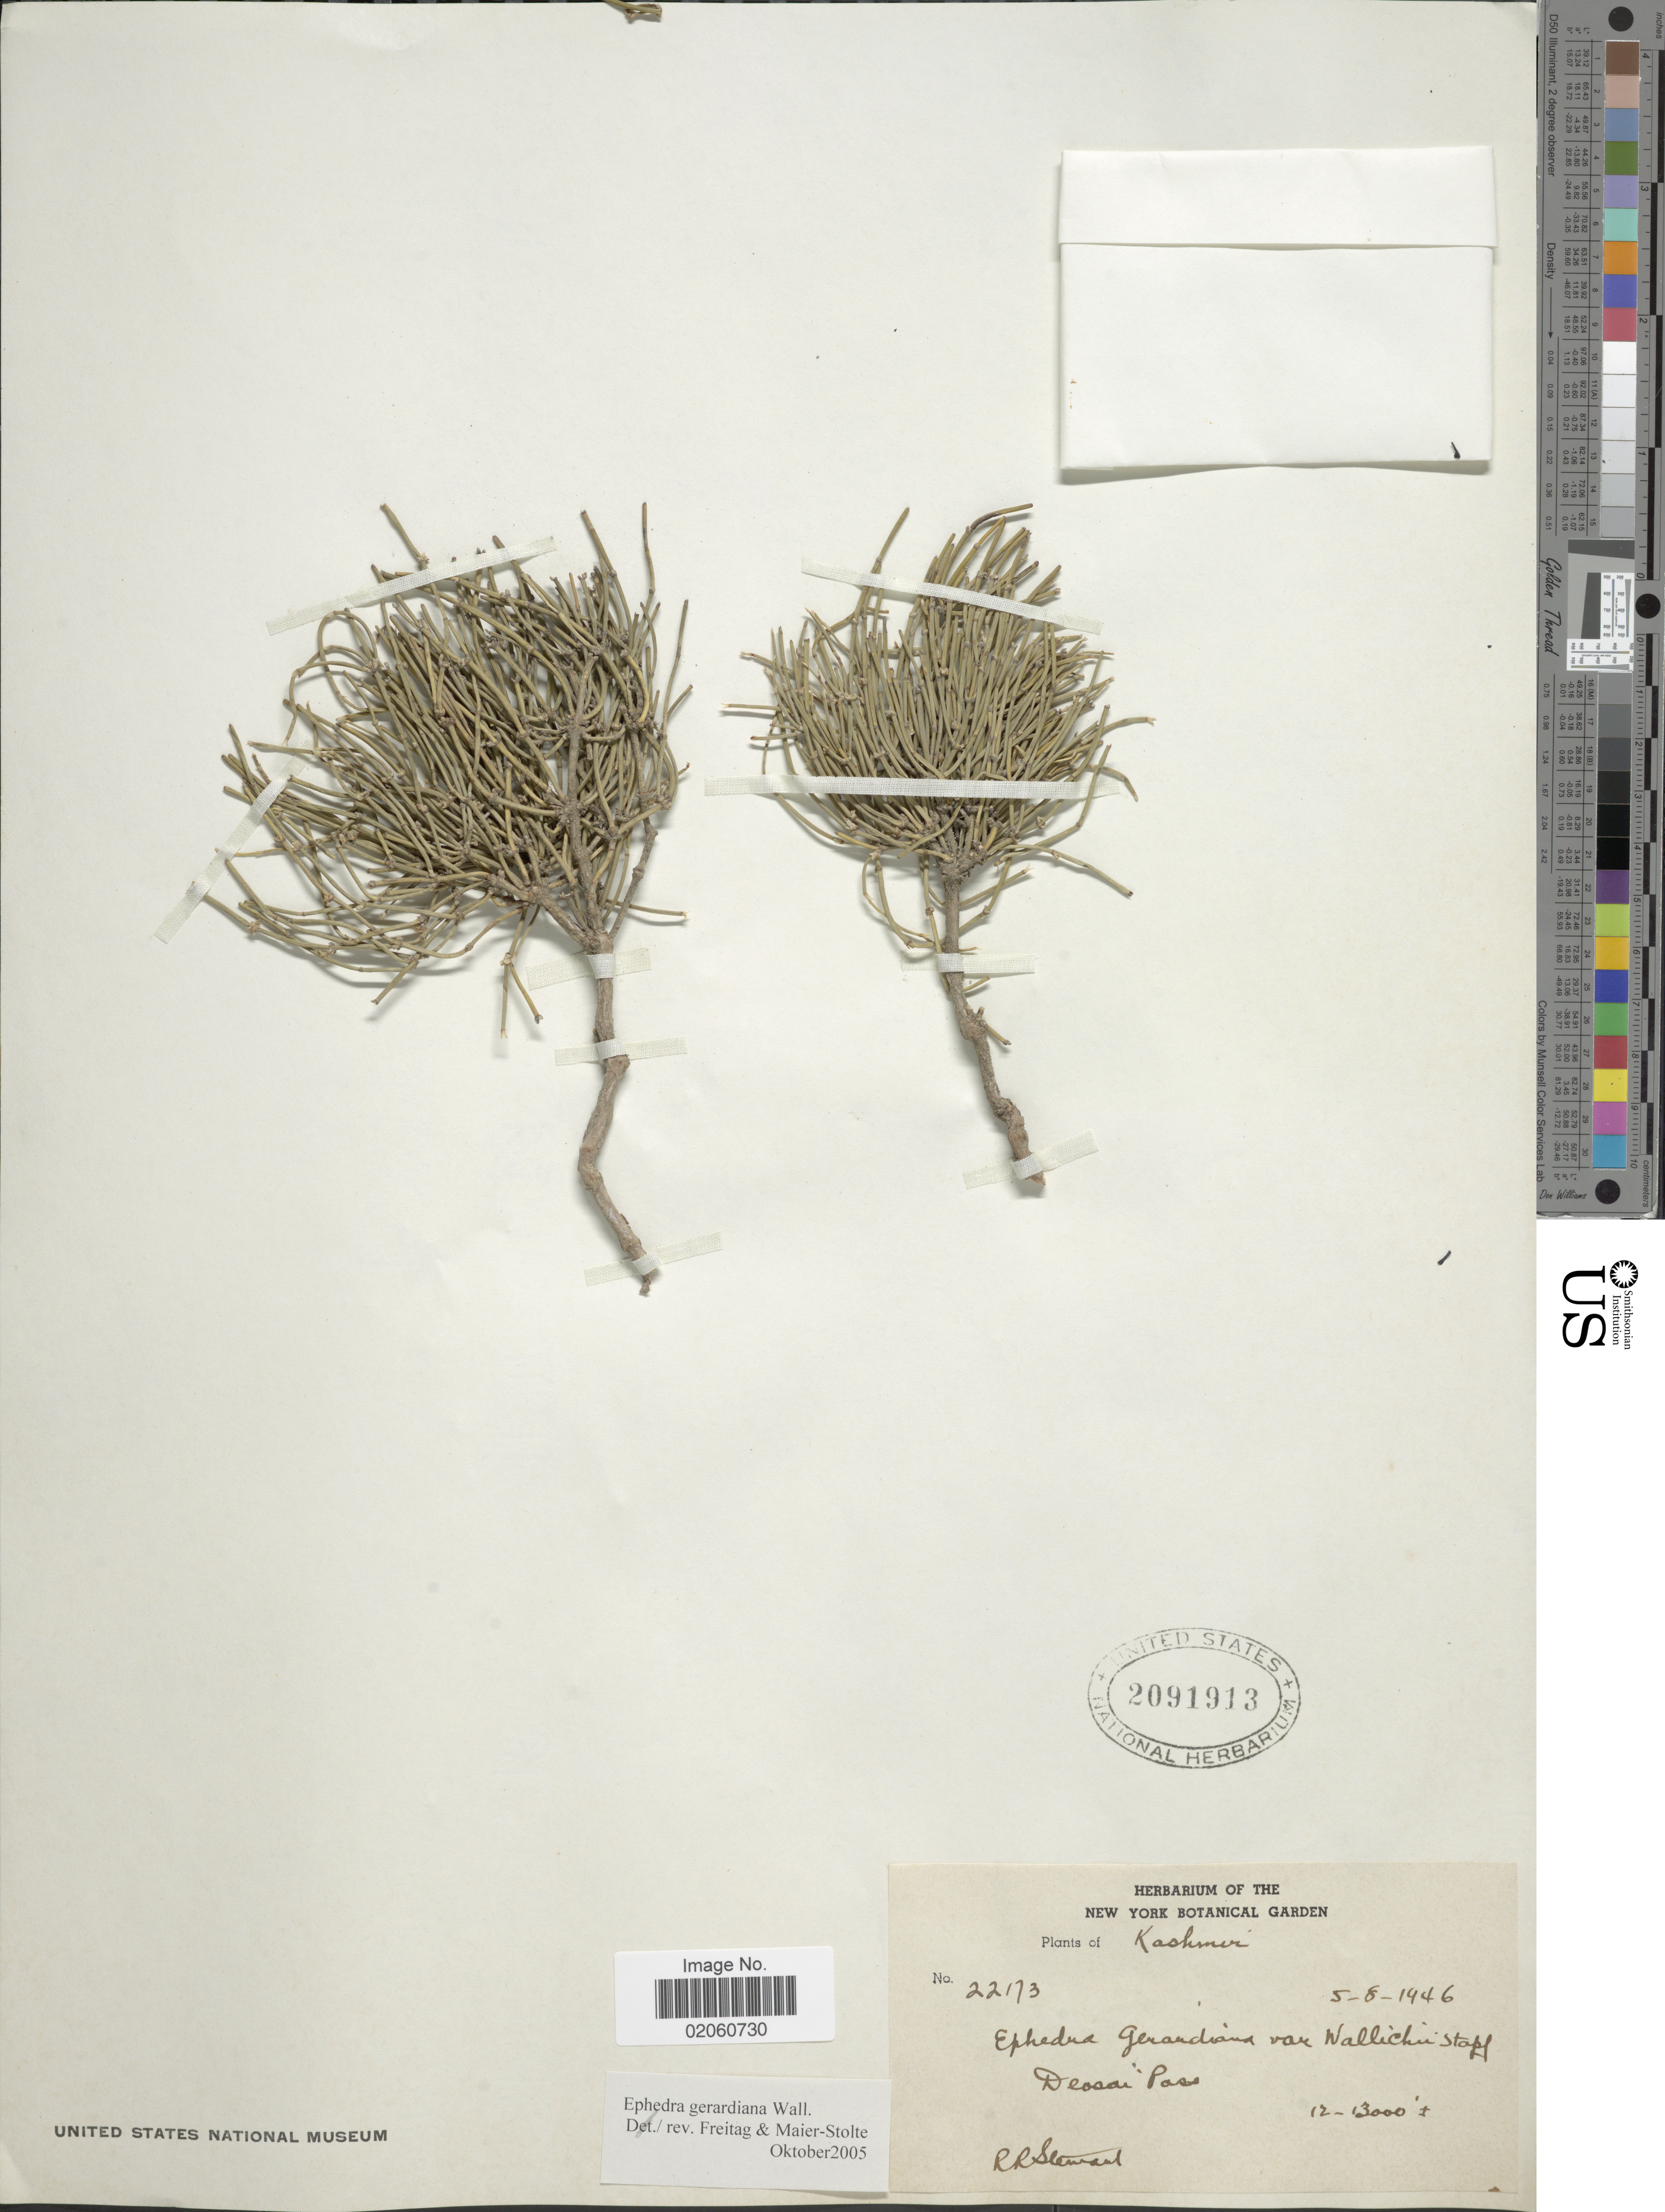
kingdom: Plantae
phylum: Tracheophyta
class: Gnetopsida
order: Ephedrales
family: Ephedraceae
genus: Ephedra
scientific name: Ephedra gerardiana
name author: Wall. ex Klotzsch & Garcke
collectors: R. R. Stewart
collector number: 22173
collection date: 1946-08-05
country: Pakistan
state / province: Gilgit-Baltistan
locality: Kashmir, Deosai Pass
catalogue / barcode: US 2091913